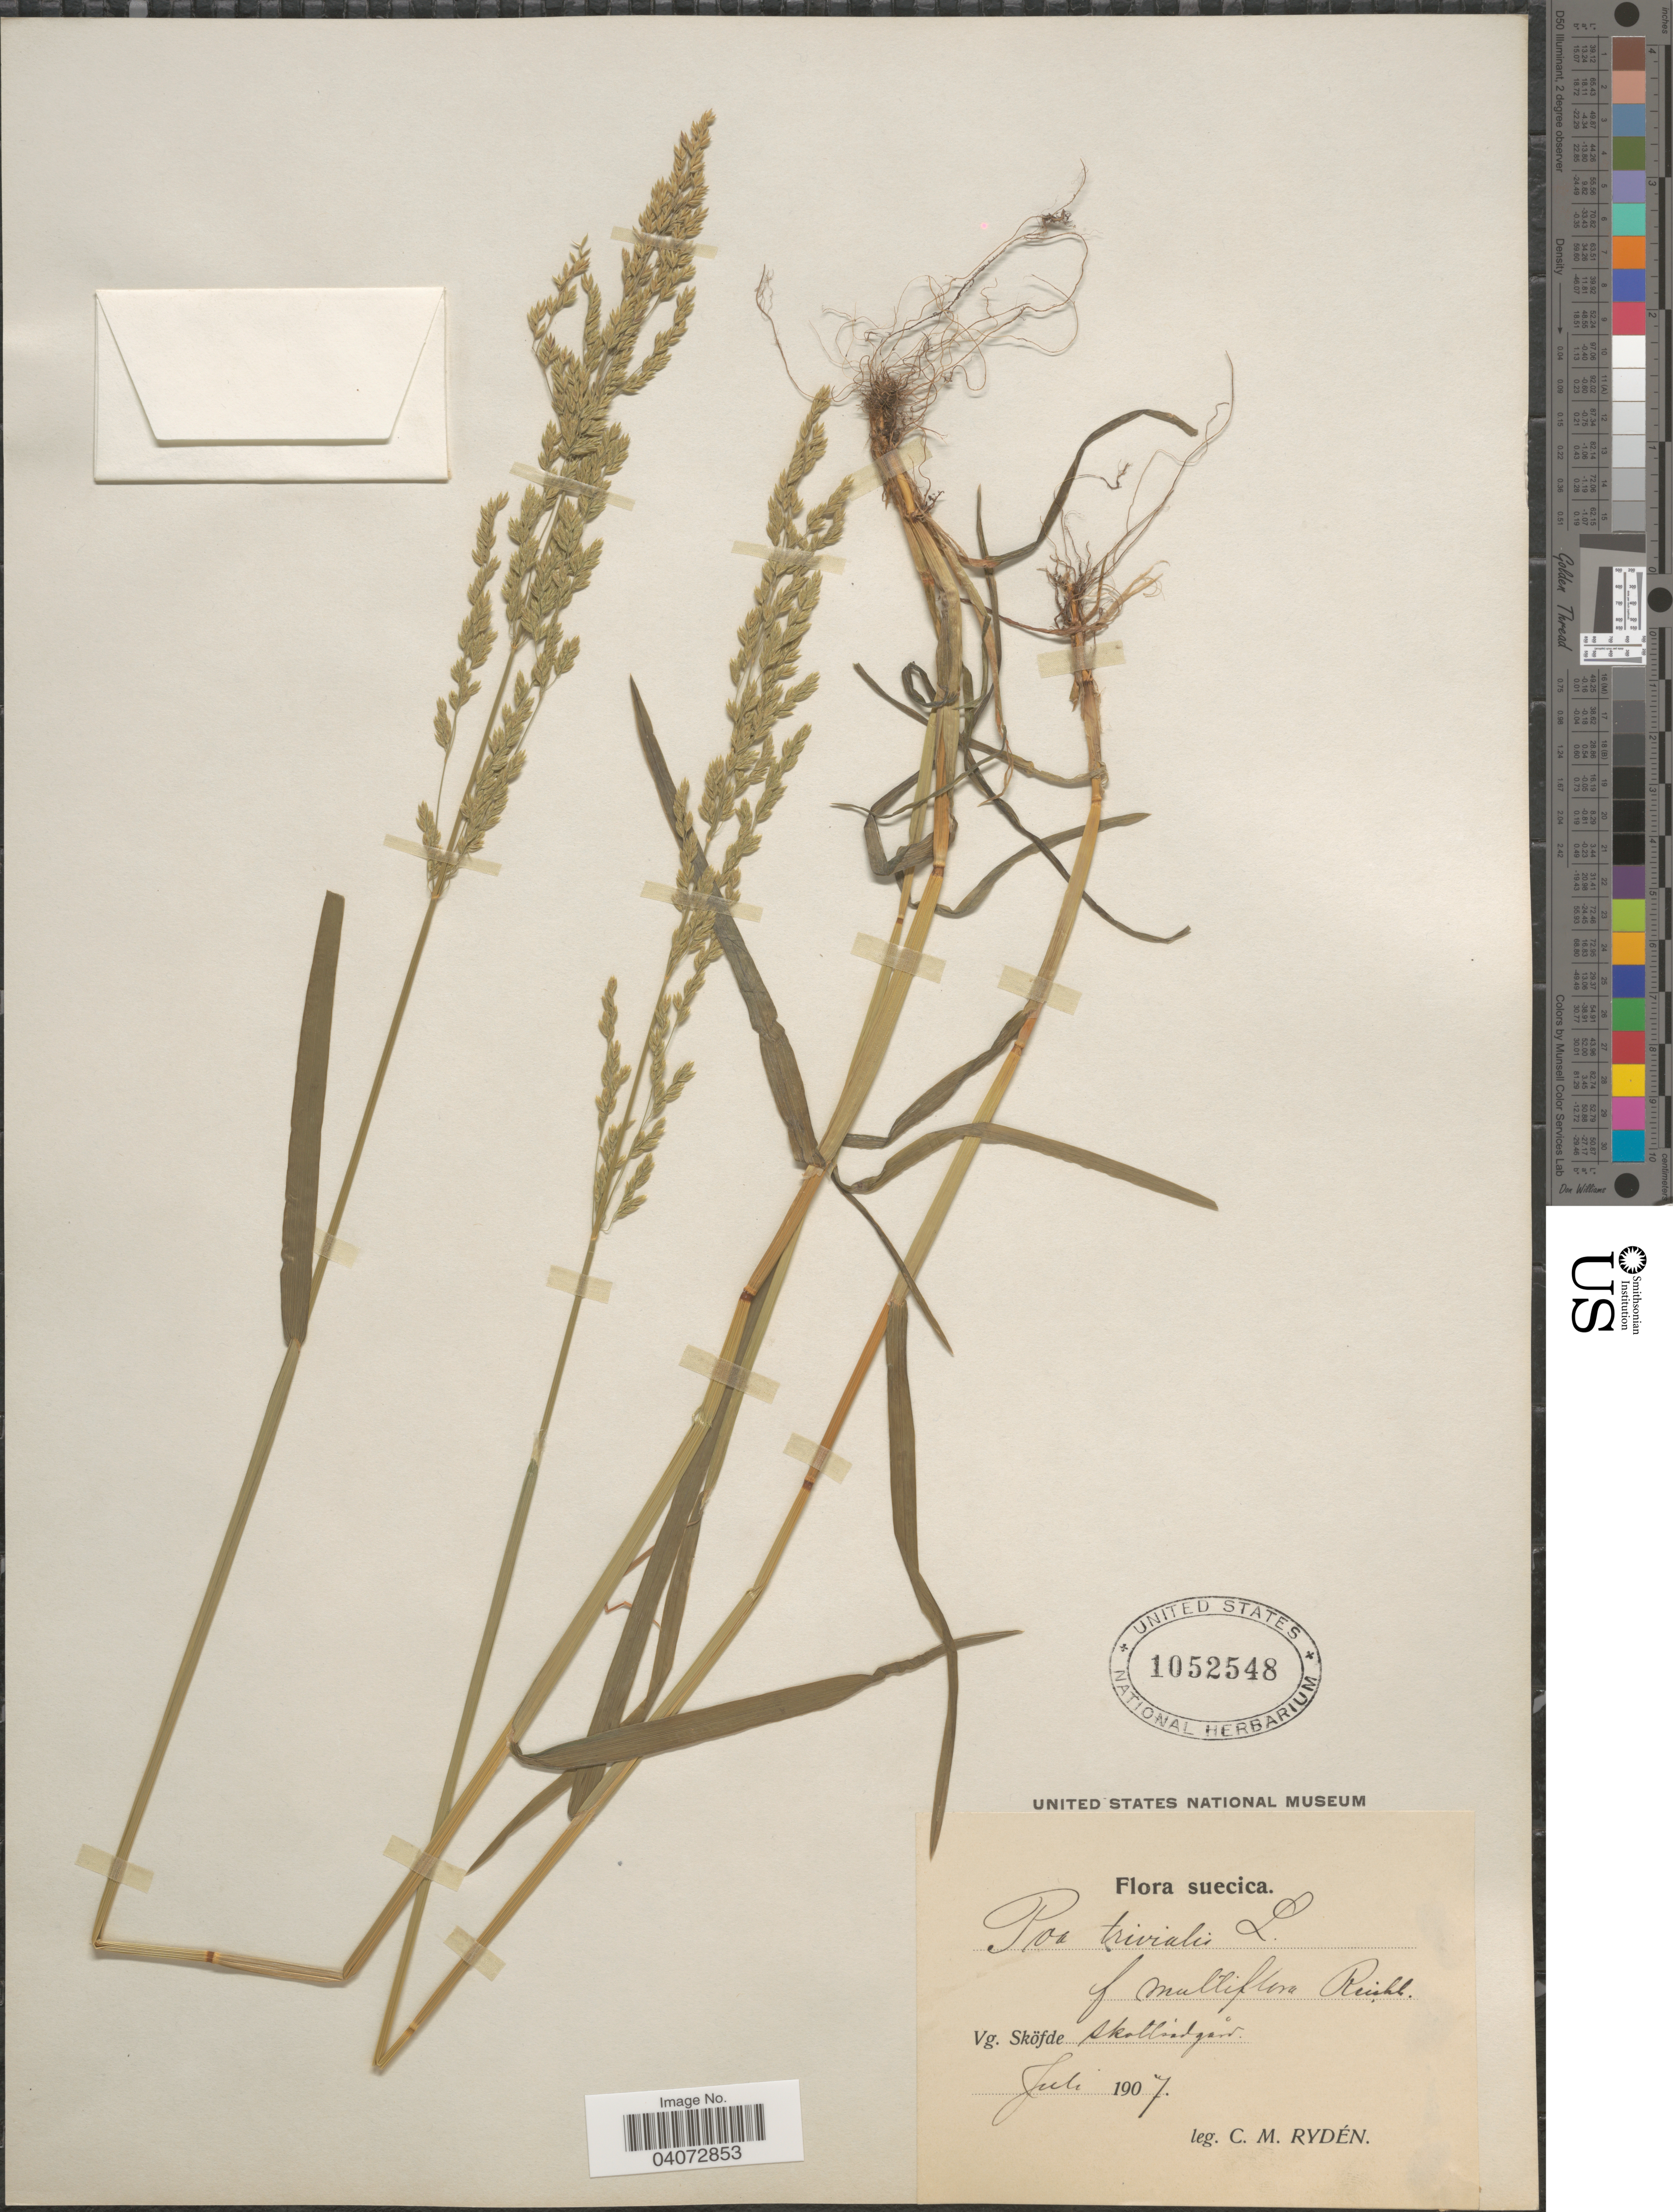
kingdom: Plantae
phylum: Tracheophyta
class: Liliopsida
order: Poales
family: Poaceae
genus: Poa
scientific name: Poa trivialis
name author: L.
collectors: C. Rydén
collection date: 1907-07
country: Sweden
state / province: Vastergotland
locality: Suecica. Vg. Sköfde. Skottsadgård [interpreted].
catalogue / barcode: US 1052548